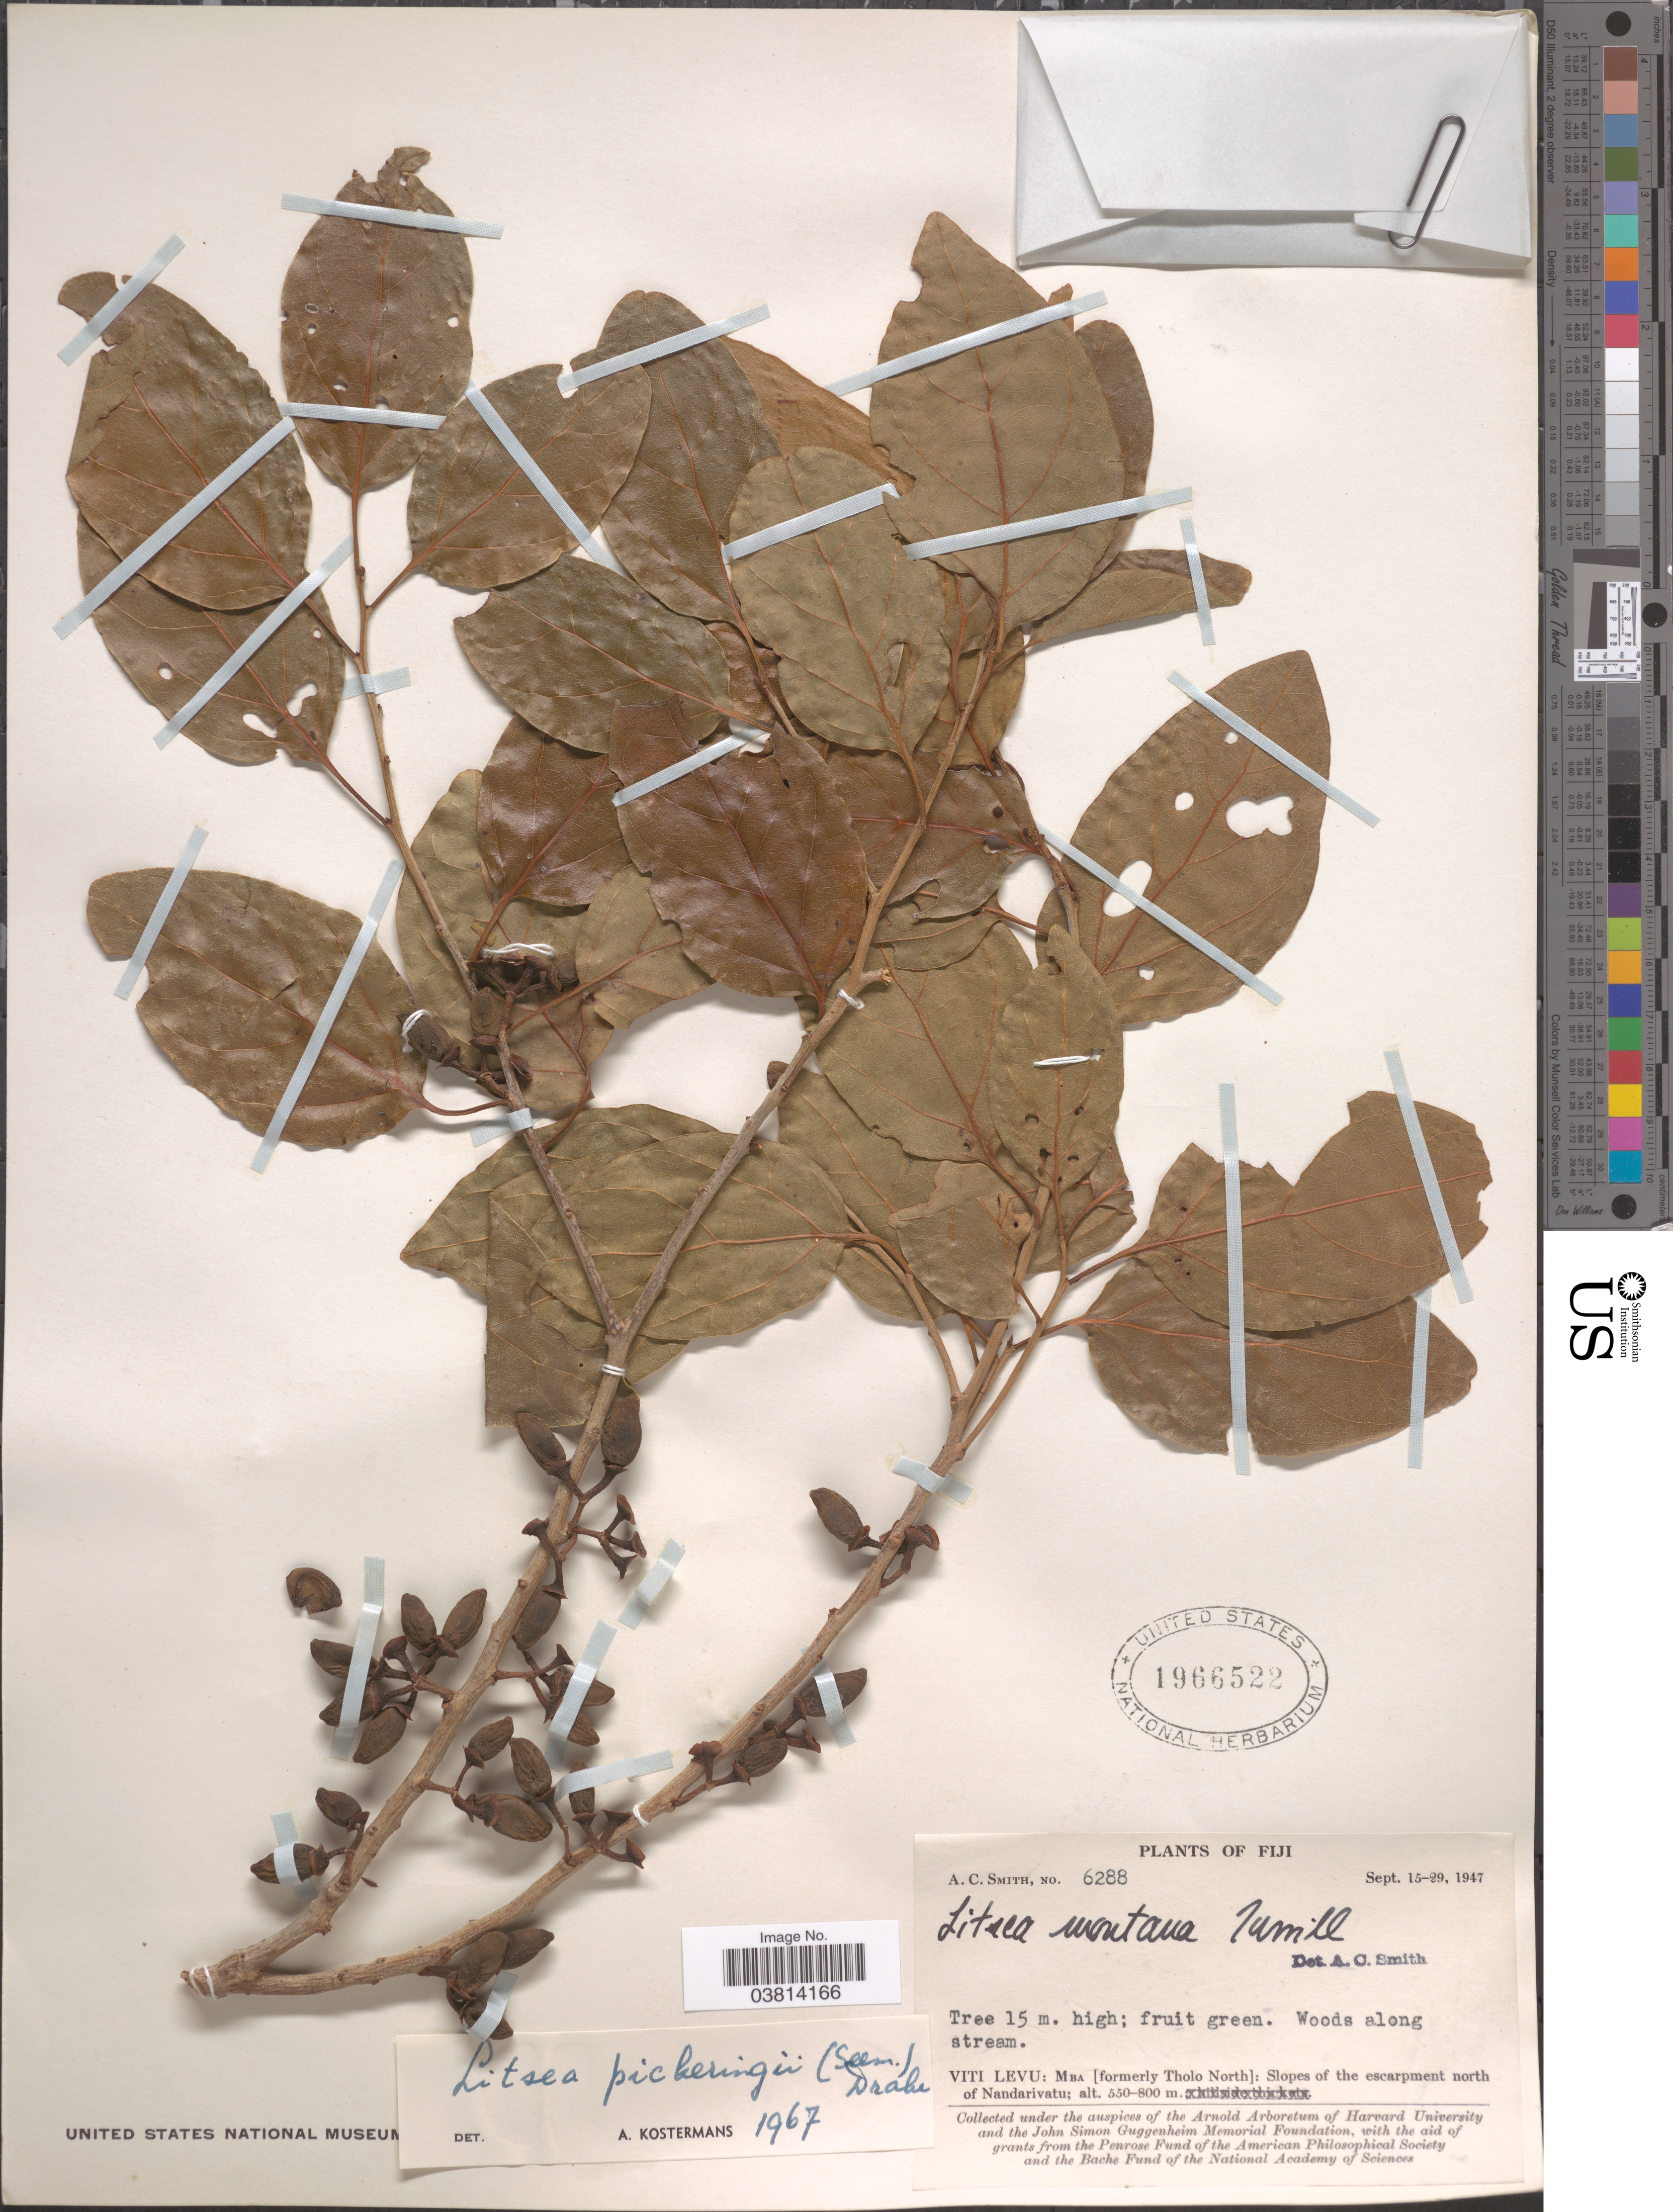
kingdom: Plantae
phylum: Tracheophyta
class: Magnoliopsida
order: Laurales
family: Lauraceae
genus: Litsea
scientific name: Litsea pickeringii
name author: Benth. & Hook. f. ex Drake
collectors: A. C. Smith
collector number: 6288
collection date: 1947-09-15/1947-09-29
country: Fiji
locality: Along stream. Viti Levu: Mba [formerly Tholo North]: Slopes of the escarpment north of Nandarivatu.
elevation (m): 550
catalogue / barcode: US 1966522